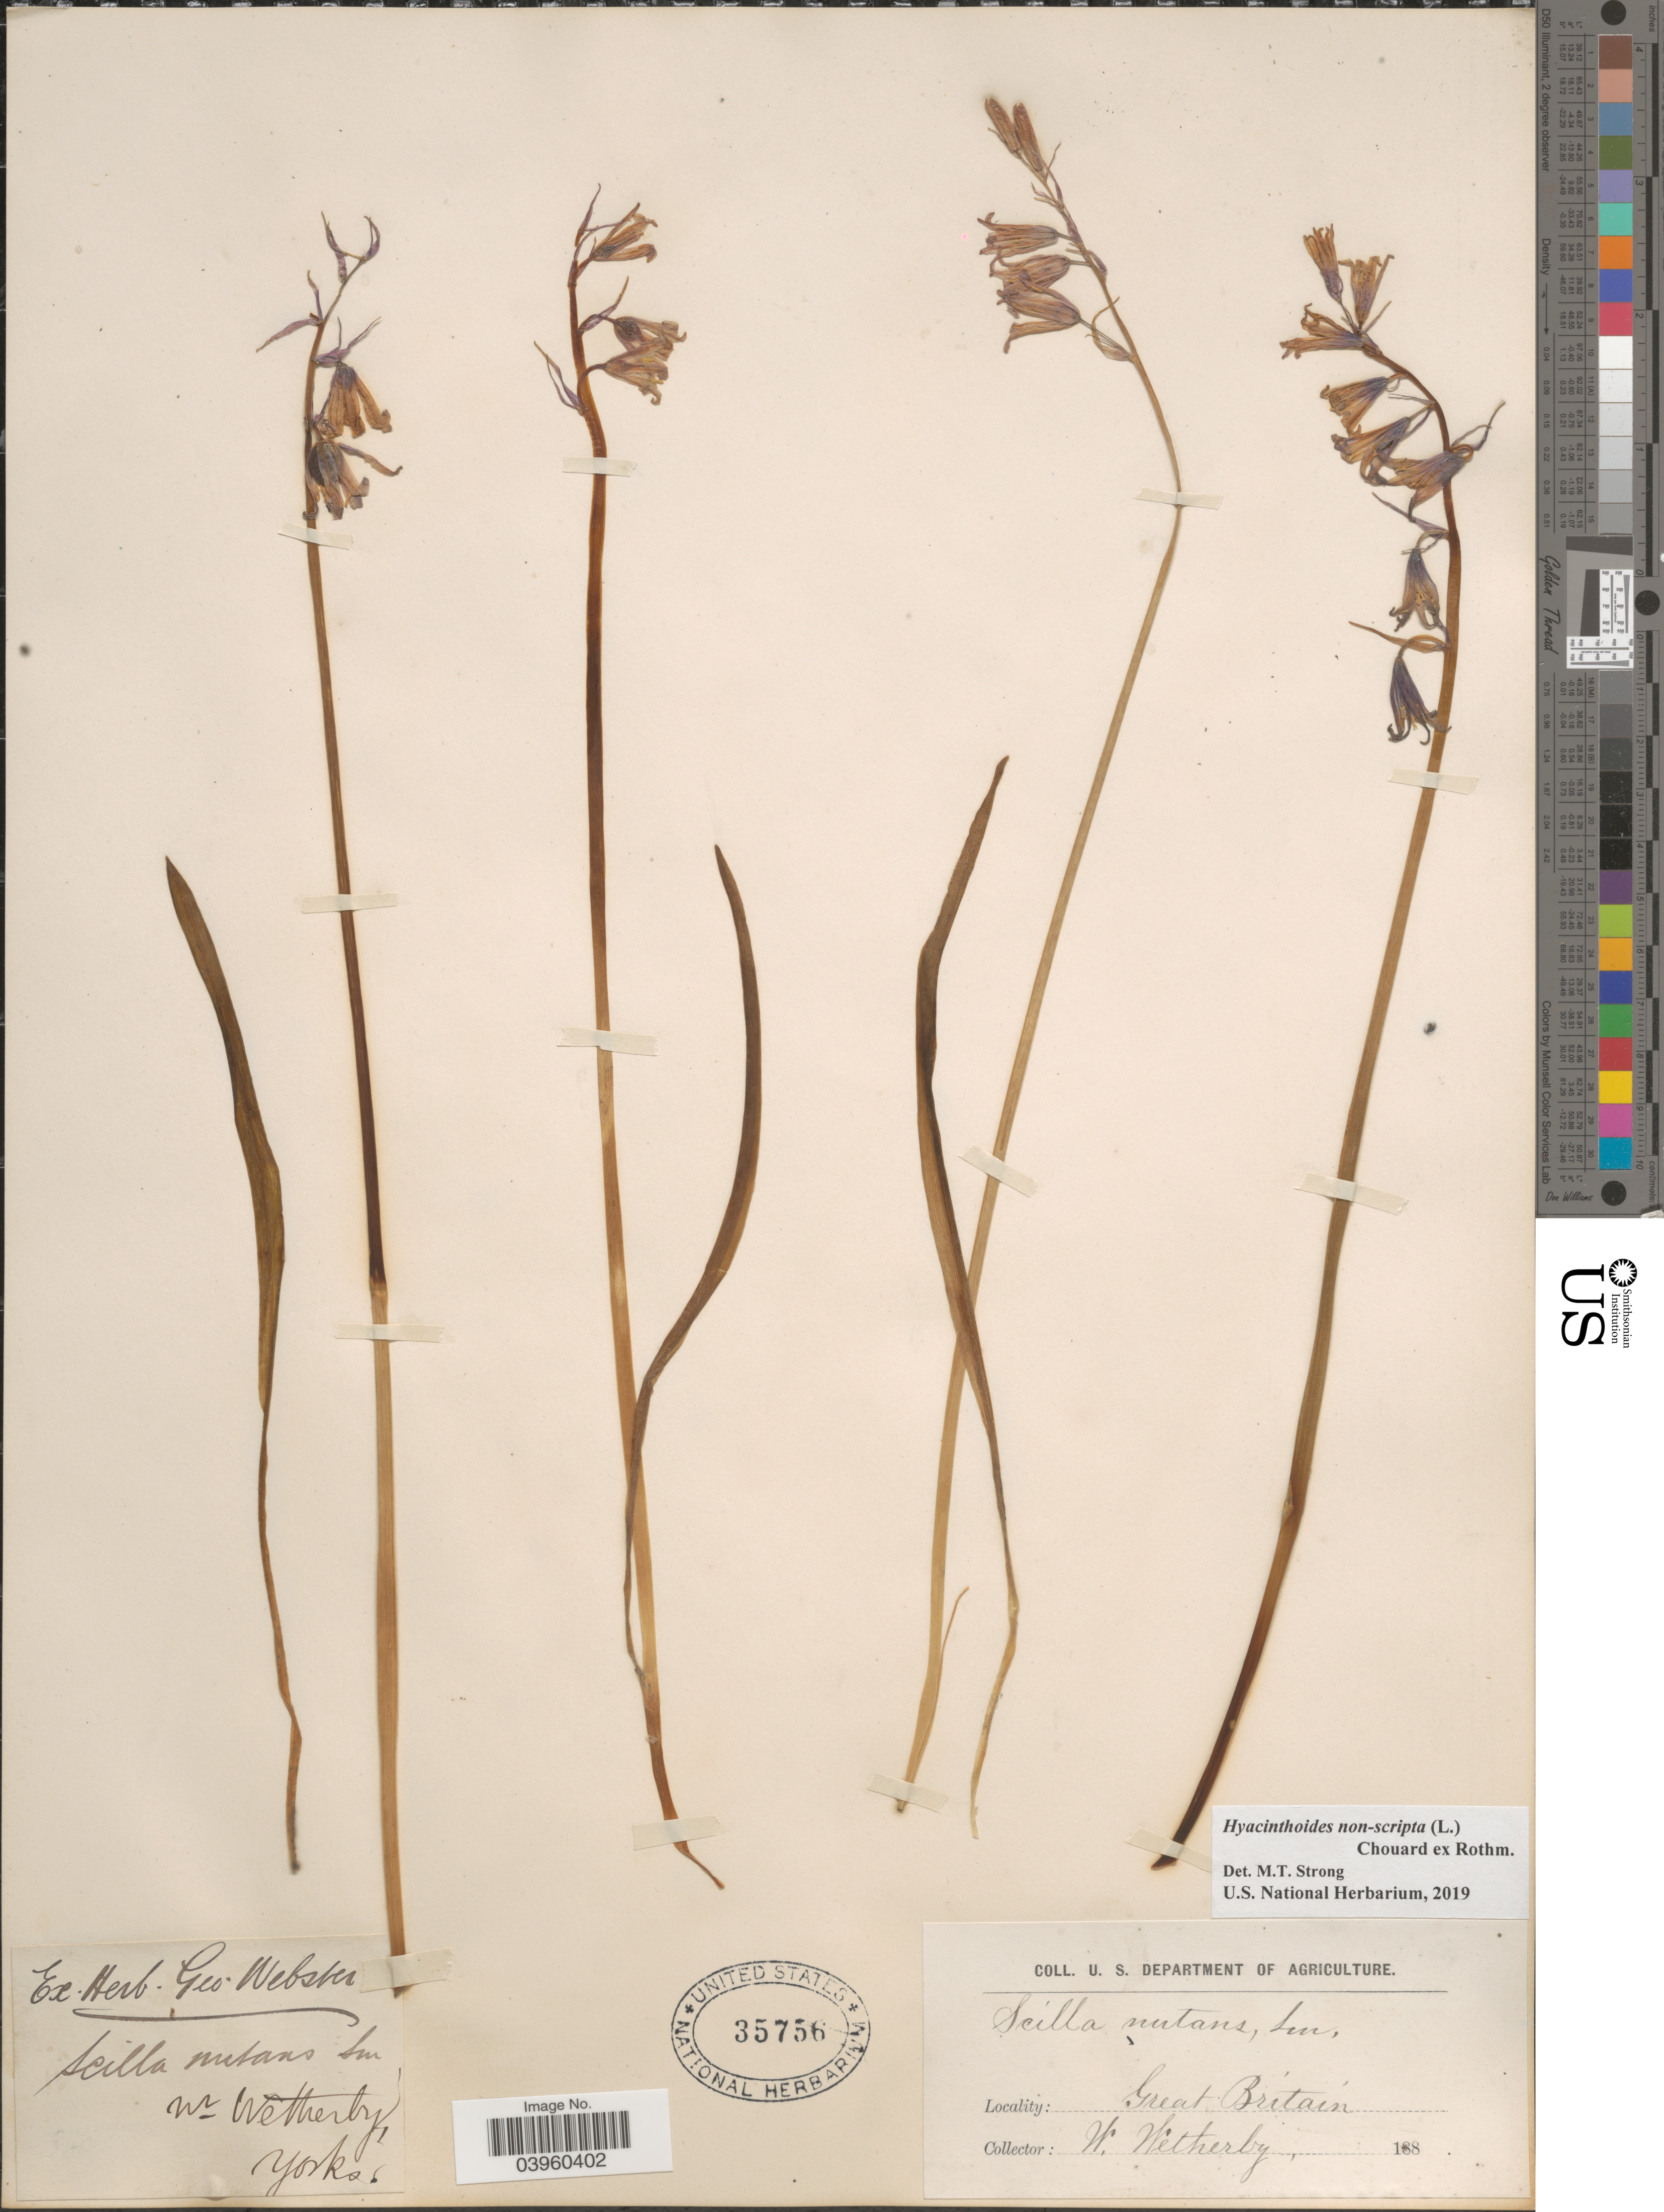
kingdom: Plantae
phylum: Tracheophyta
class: Liliopsida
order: Asparagales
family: Asparagaceae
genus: Hyacinthoides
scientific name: Hyacinthoides non-scripta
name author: (L.) Chouard ex Rothm.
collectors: W. Wetherby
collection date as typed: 188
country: United Kingdom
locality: Yorks. Great Britain.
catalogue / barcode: US 35756